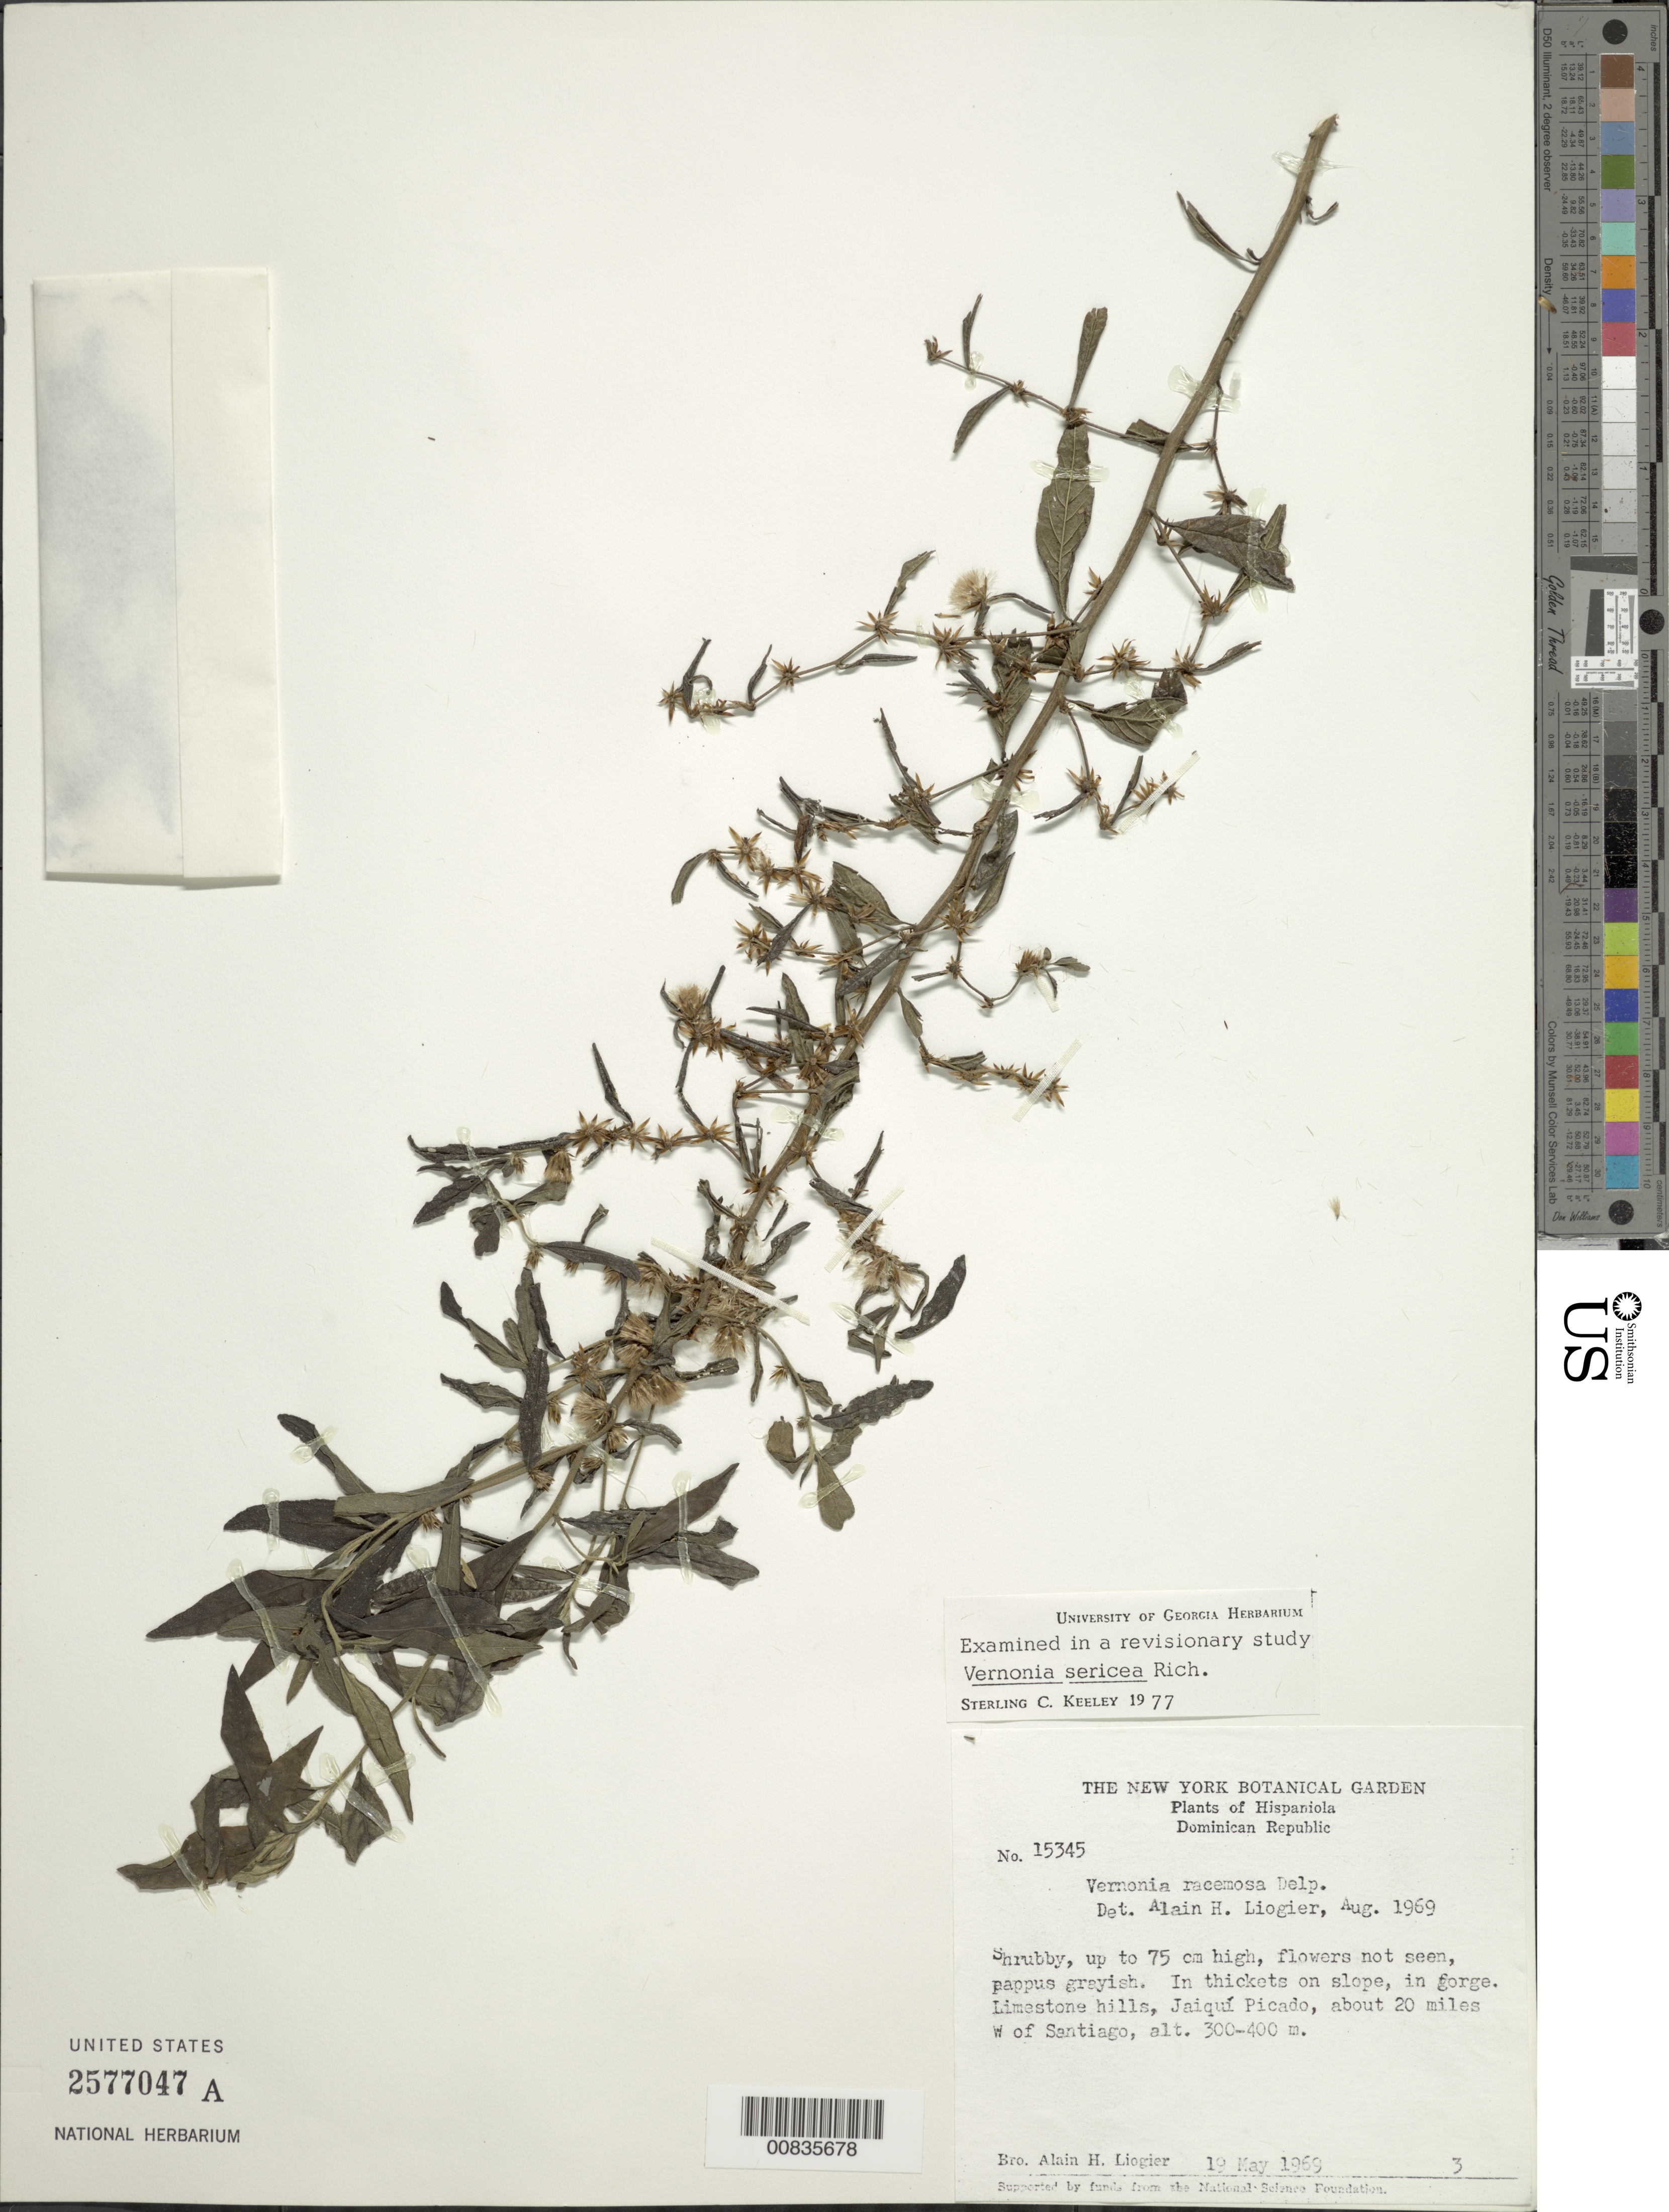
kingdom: Plantae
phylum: Tracheophyta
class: Magnoliopsida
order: Asterales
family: Asteraceae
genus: Lepidaploa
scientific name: Lepidaploa sericea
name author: (Rich.) H. Rob.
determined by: Keeley, S. C.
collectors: A. H. Liogier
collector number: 15345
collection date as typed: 19 May 1969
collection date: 1969-05-19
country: Dominican Republic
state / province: Santiago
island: Hispaniola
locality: Jaiquí Picado, about 20 miles W of Santiago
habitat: In thickets on slope of limestone hills, in gorge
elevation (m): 300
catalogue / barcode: US 2577047